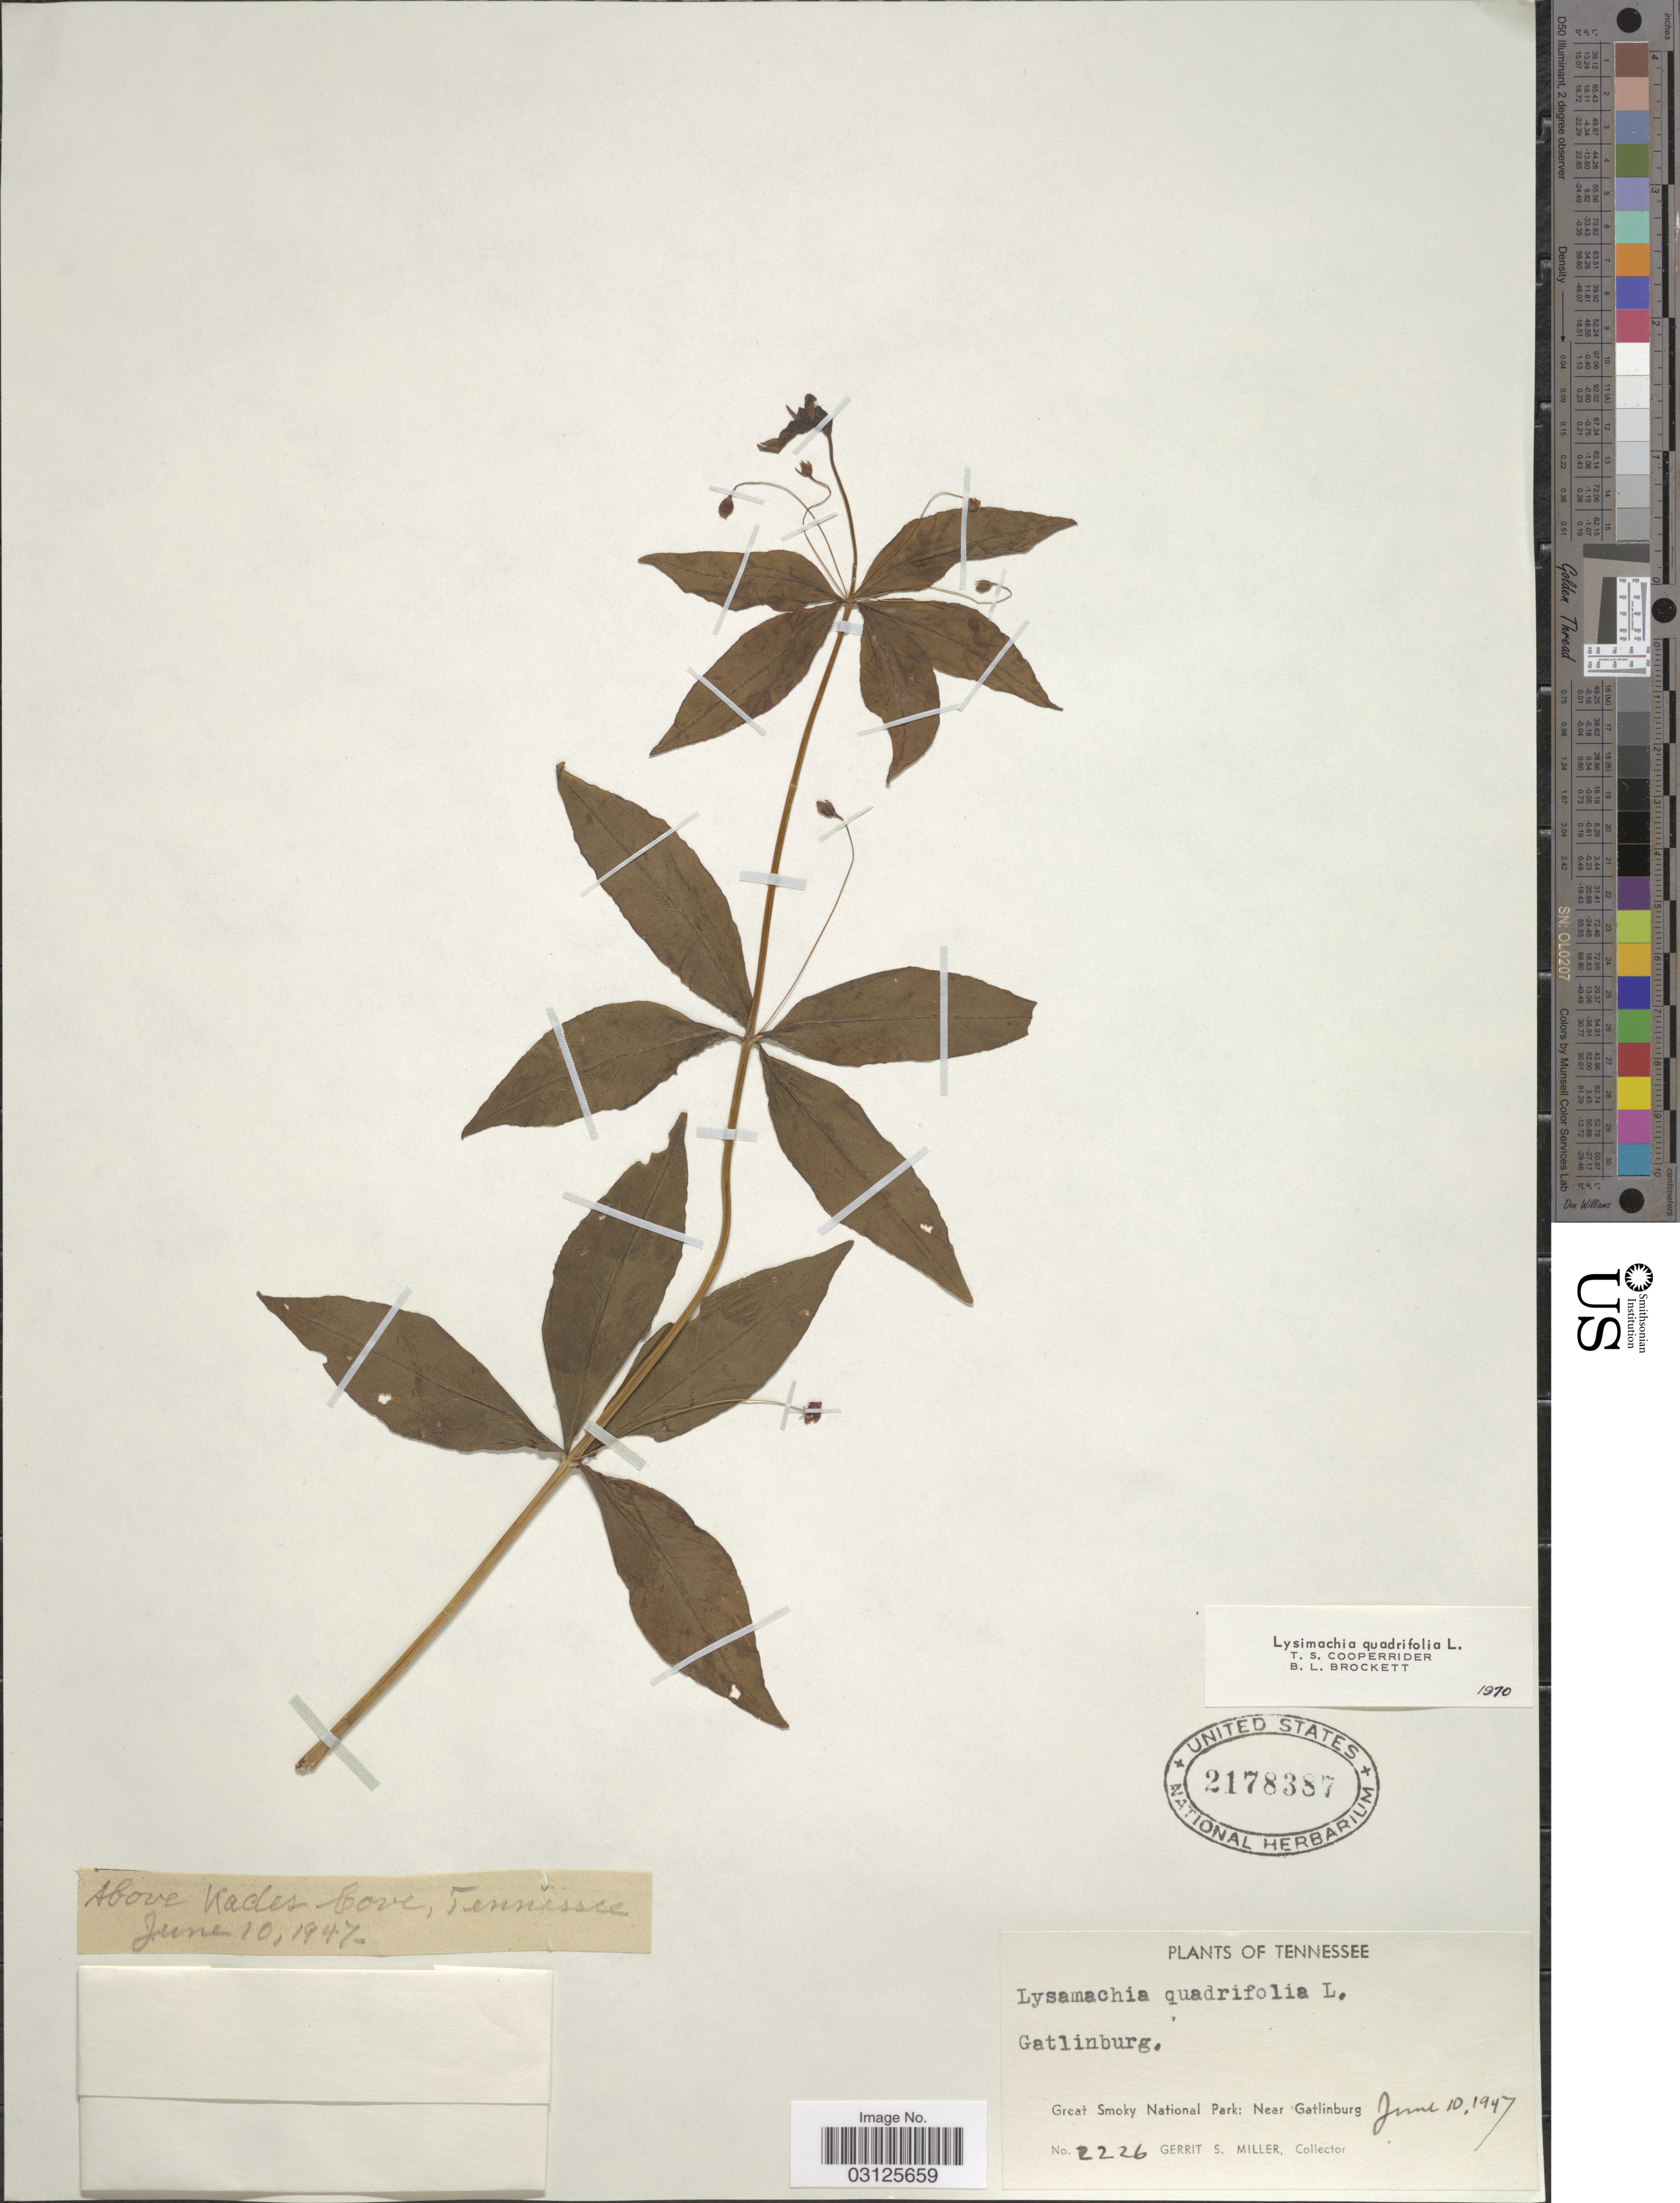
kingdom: Plantae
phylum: Tracheophyta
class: Magnoliopsida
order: Ericales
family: Primulaceae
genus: Lysimachia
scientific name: Lysimachia quadrifolia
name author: L.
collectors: G. S. Miller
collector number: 2226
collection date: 1947-06-10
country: United States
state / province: Tennessee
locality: Gatlinburg, Great Smoky National Park: Near Gatlinburg.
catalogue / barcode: US 2178387